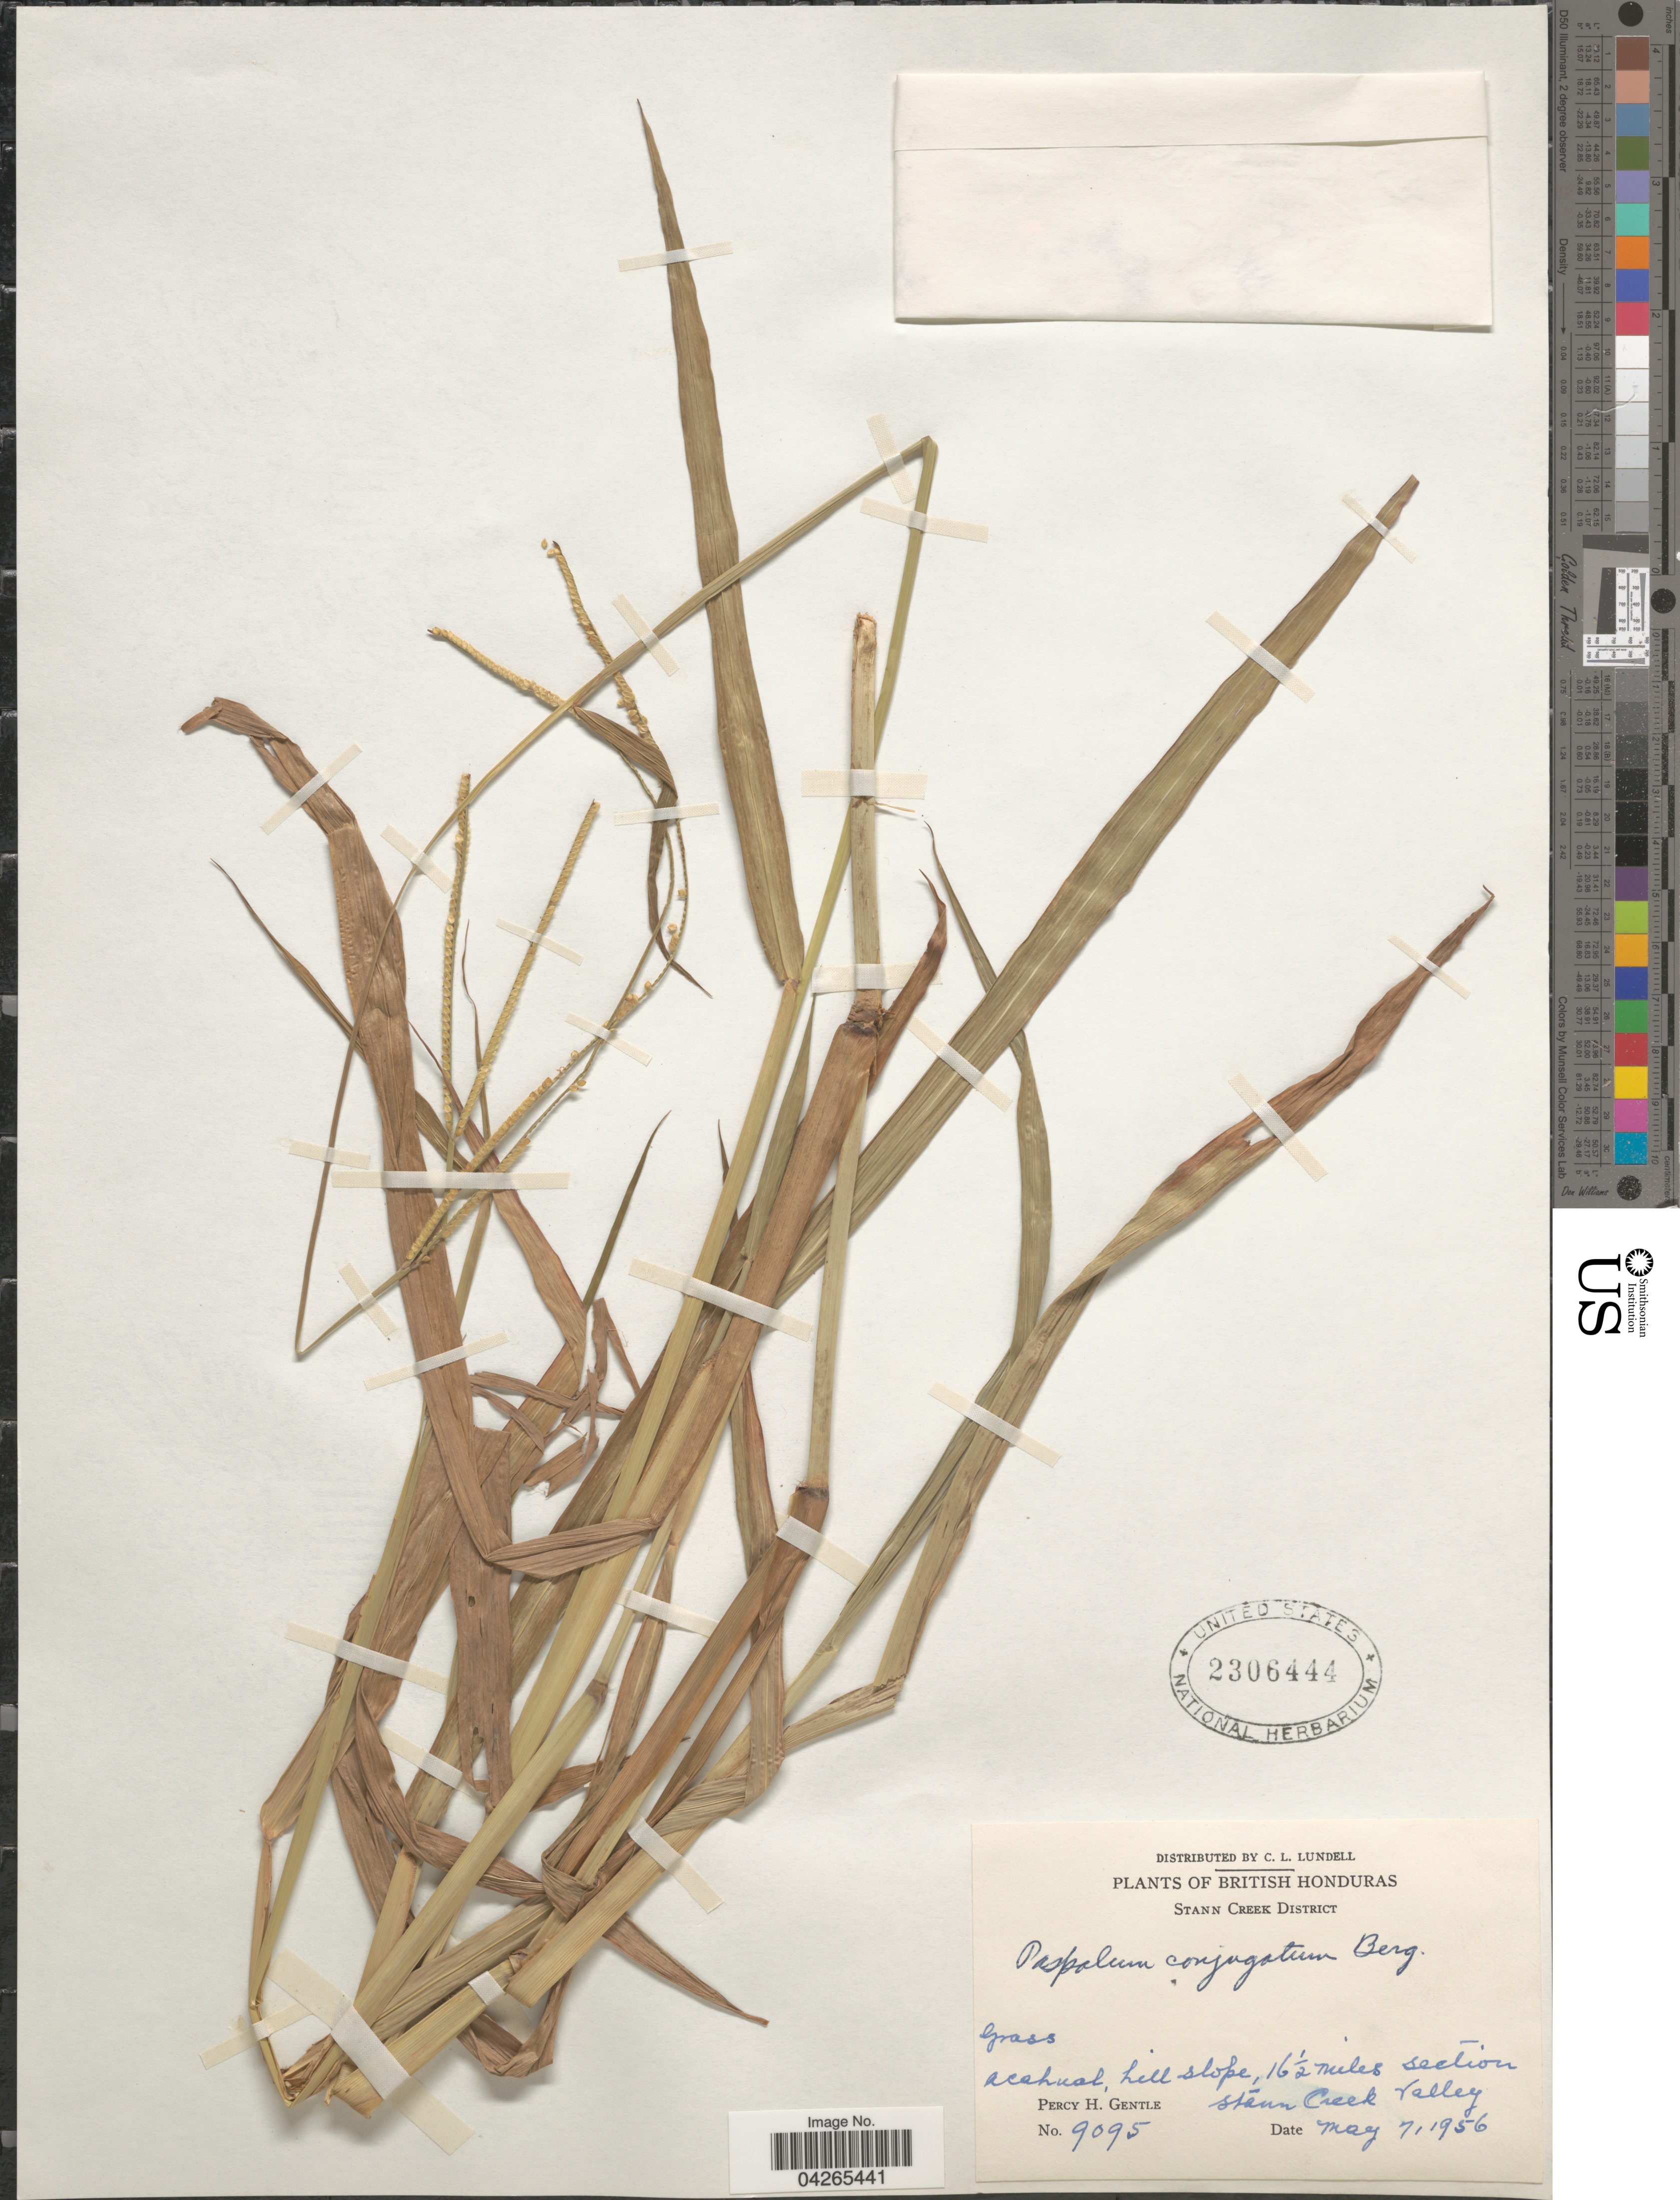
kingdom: Plantae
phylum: Tracheophyta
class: Liliopsida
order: Poales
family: Poaceae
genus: Paspalum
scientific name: Paspalum conjugatum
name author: P.J. Bergius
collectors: P. H. Gentle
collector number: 9095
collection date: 1956-05-07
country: Belize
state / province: Stann Creek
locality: British Honduras. Stann Creek District. 16½ miles section. Stann Creek Valley.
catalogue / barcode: US 2306444